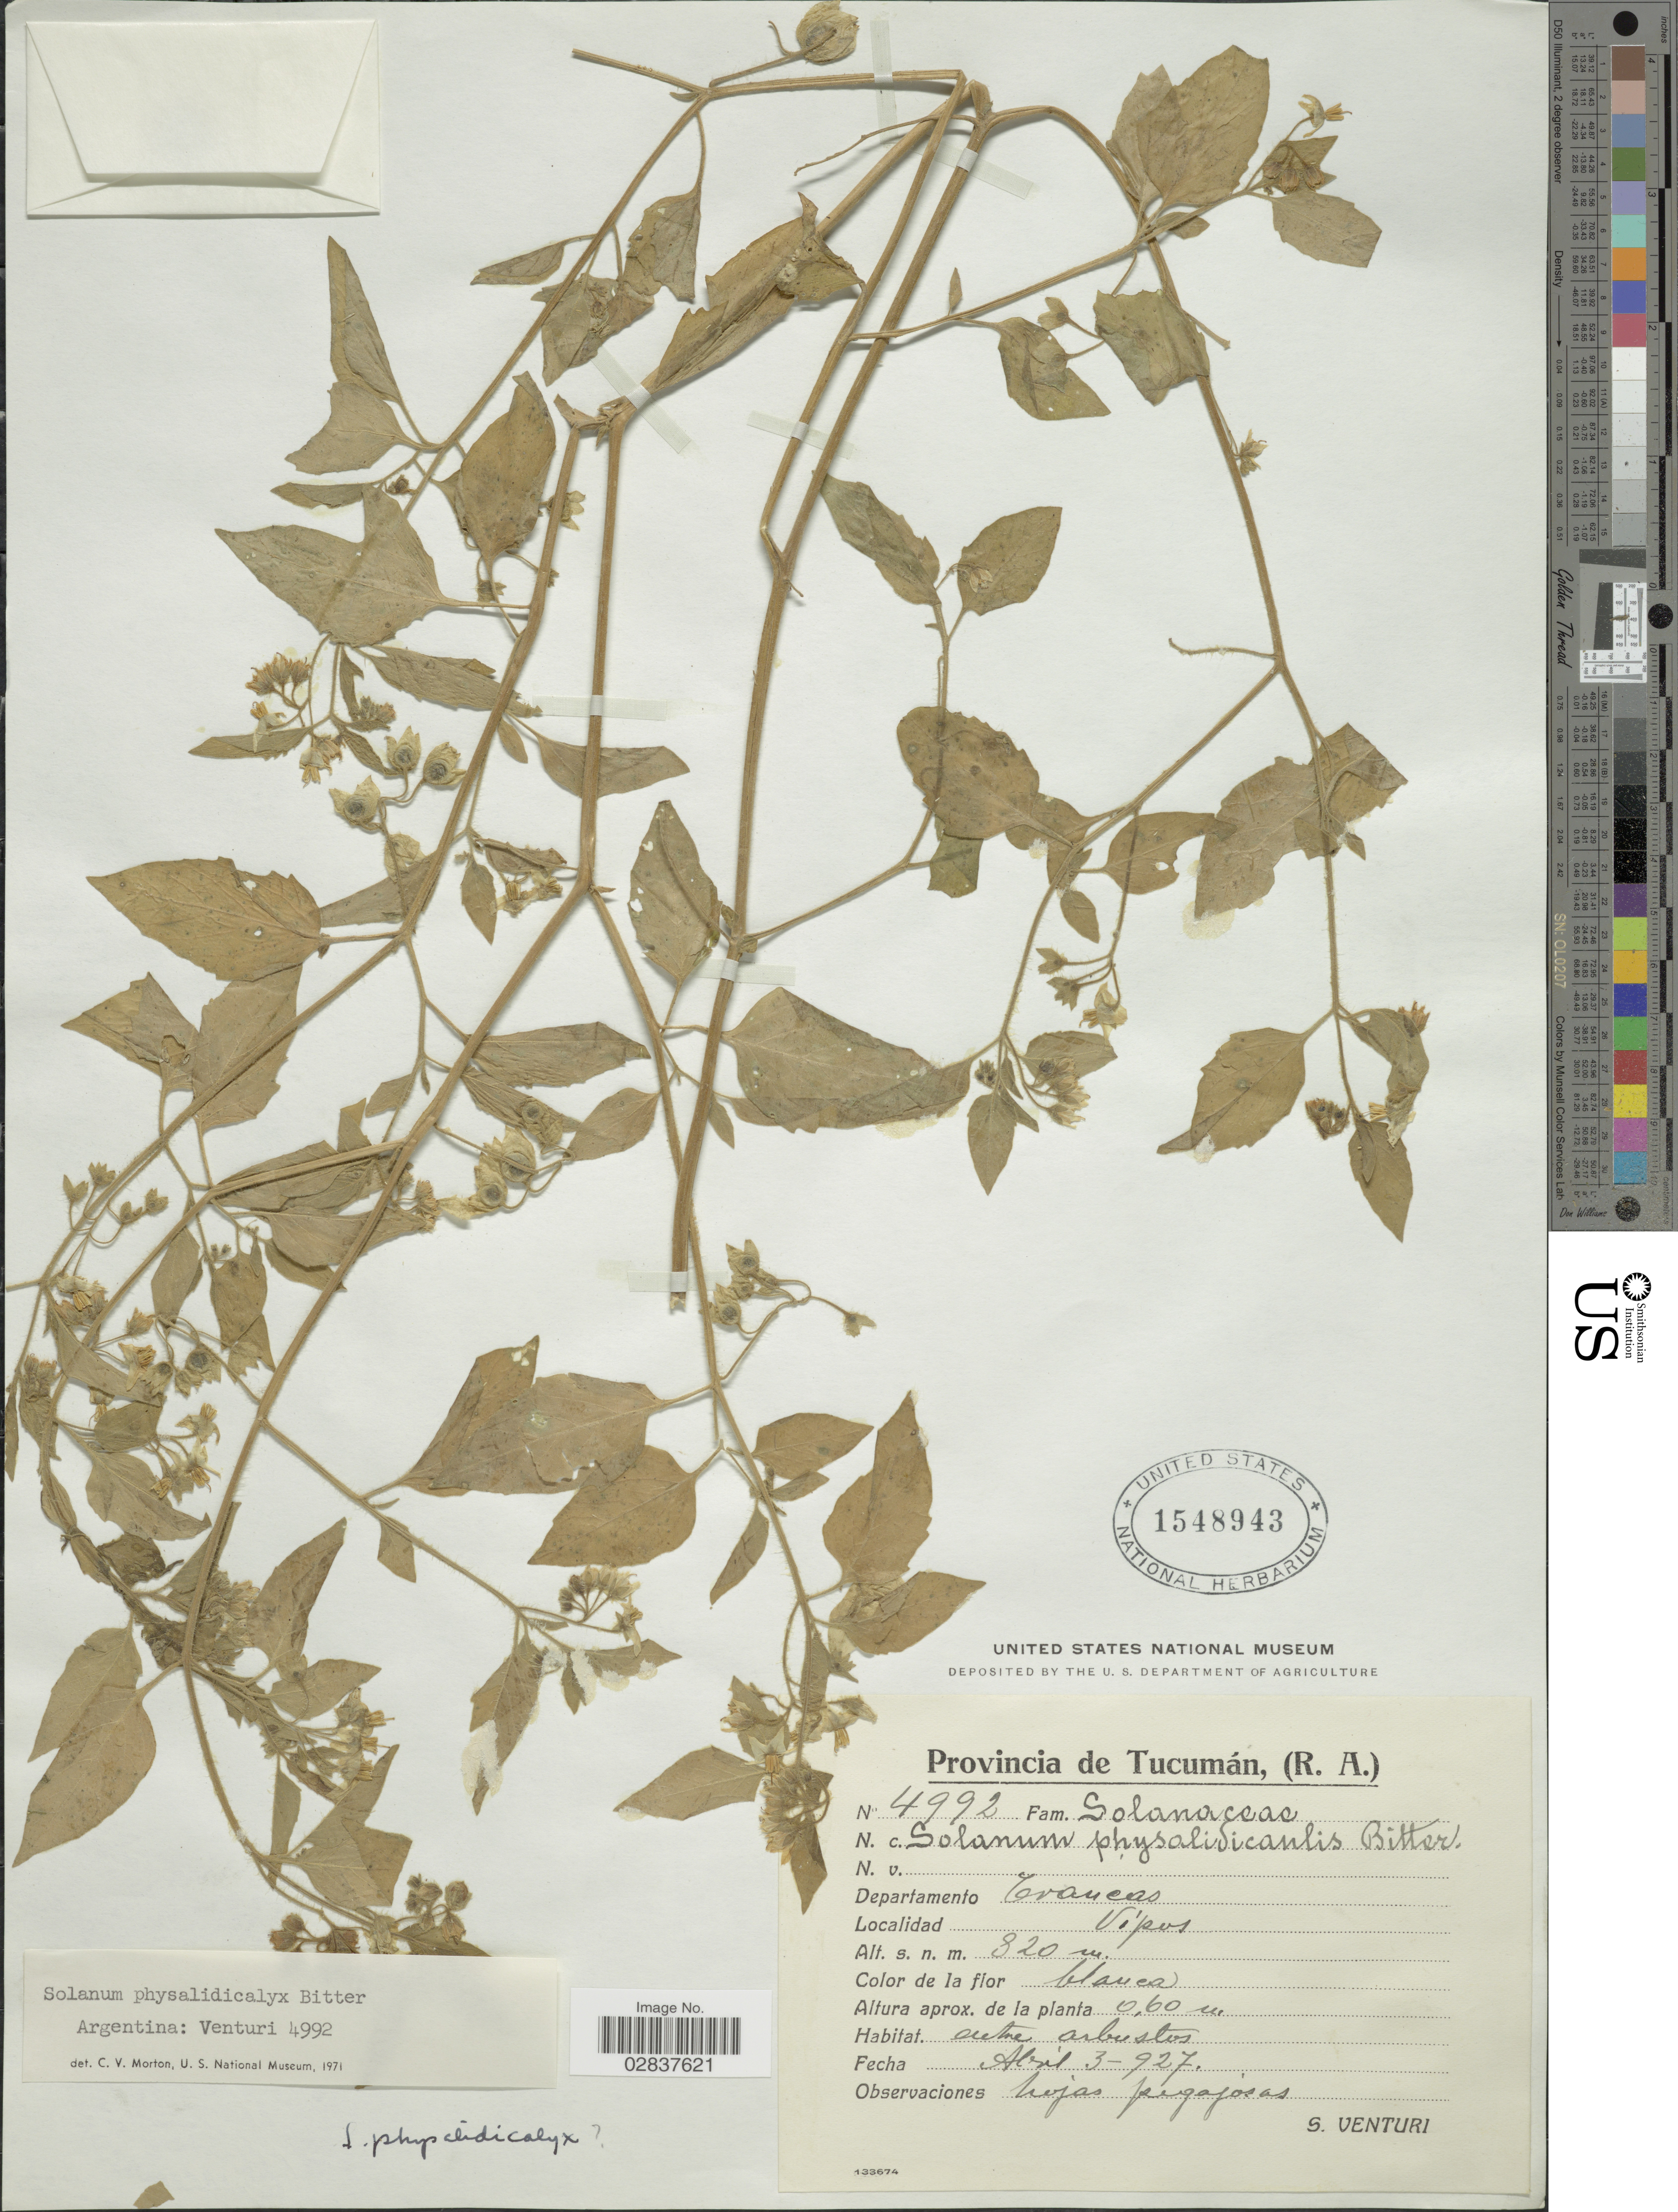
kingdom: Plantae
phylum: Tracheophyta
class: Magnoliopsida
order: Solanales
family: Solanaceae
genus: Solanum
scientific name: Solanum physalifolium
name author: Rusby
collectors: S. Venturi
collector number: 4992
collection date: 1927-04-03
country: Argentina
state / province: Tucuman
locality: (R.A.), Departamento Trancas, Vipos.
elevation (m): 820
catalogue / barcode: US 1548943